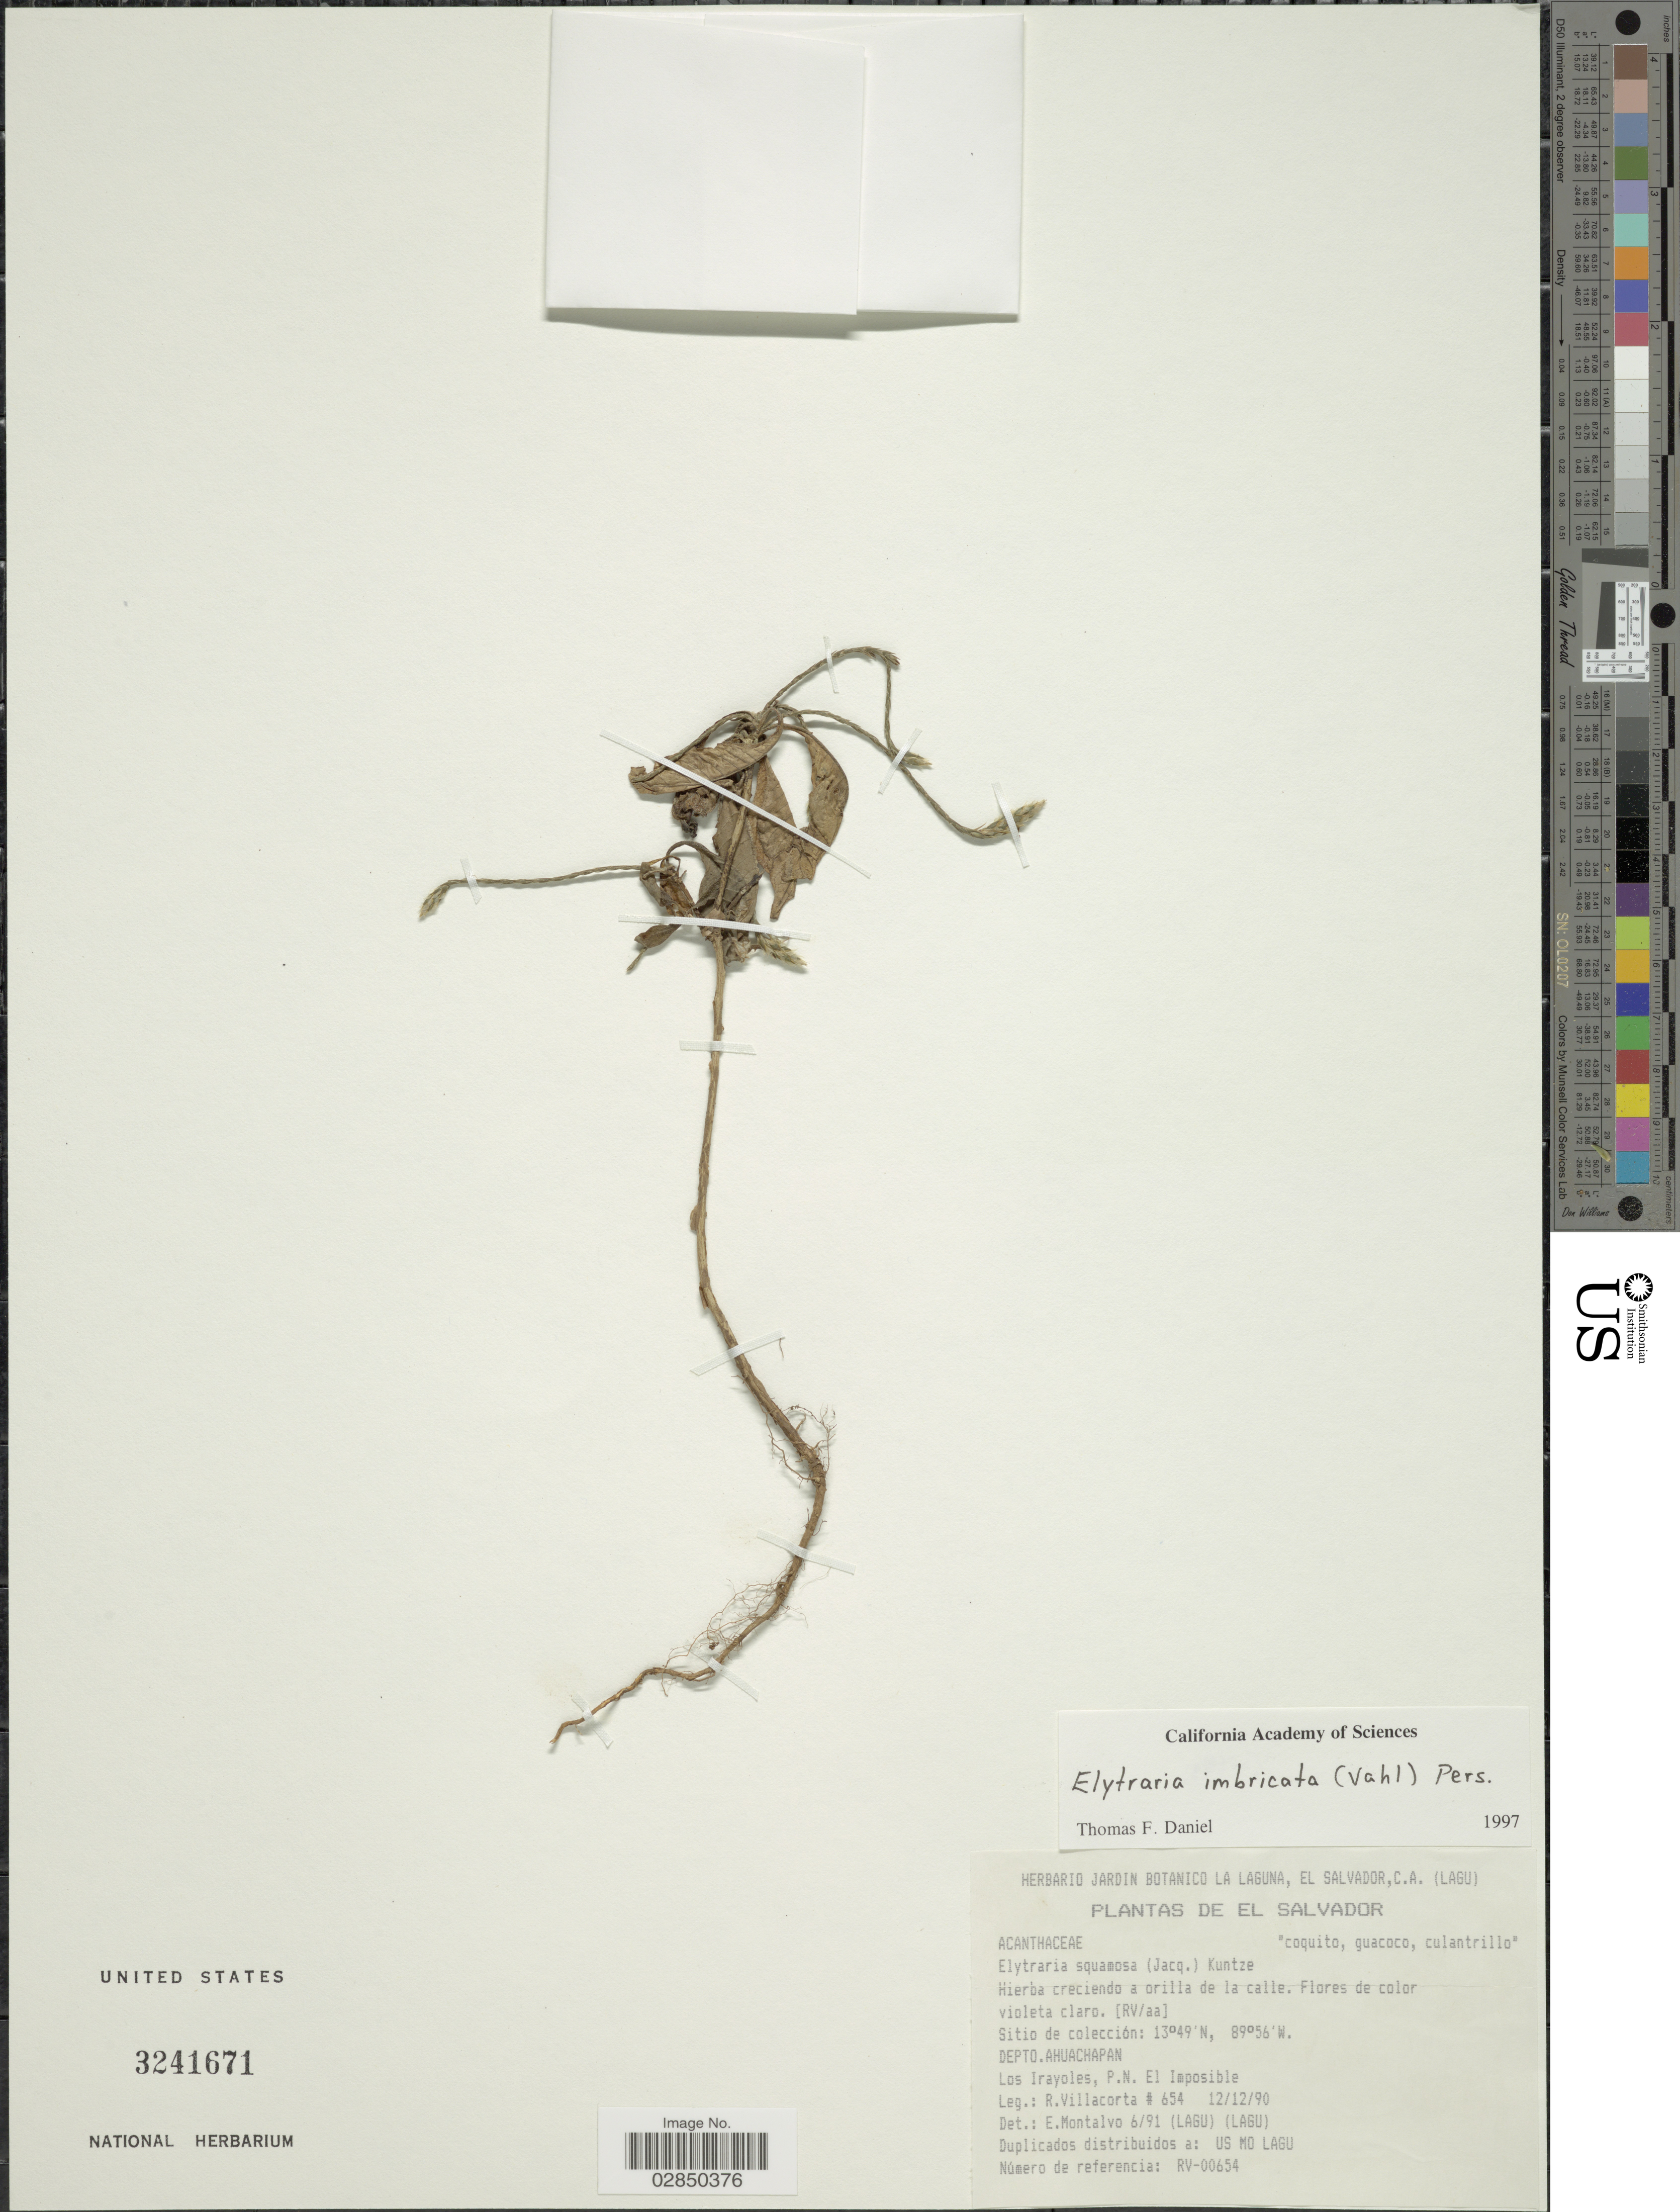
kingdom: Plantae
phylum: Tracheophyta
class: Magnoliopsida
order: Lamiales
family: Acanthaceae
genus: Elytraria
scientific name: Elytraria imbricata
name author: (Vahl) Pers.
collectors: R. Villacorta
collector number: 654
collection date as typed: Transcribed d/m/y: 12/12/90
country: El Salvador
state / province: Ahuachapan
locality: Depto. Ahuachapan. Los Irayoles, P.N. El Imposible.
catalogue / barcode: US 3241671